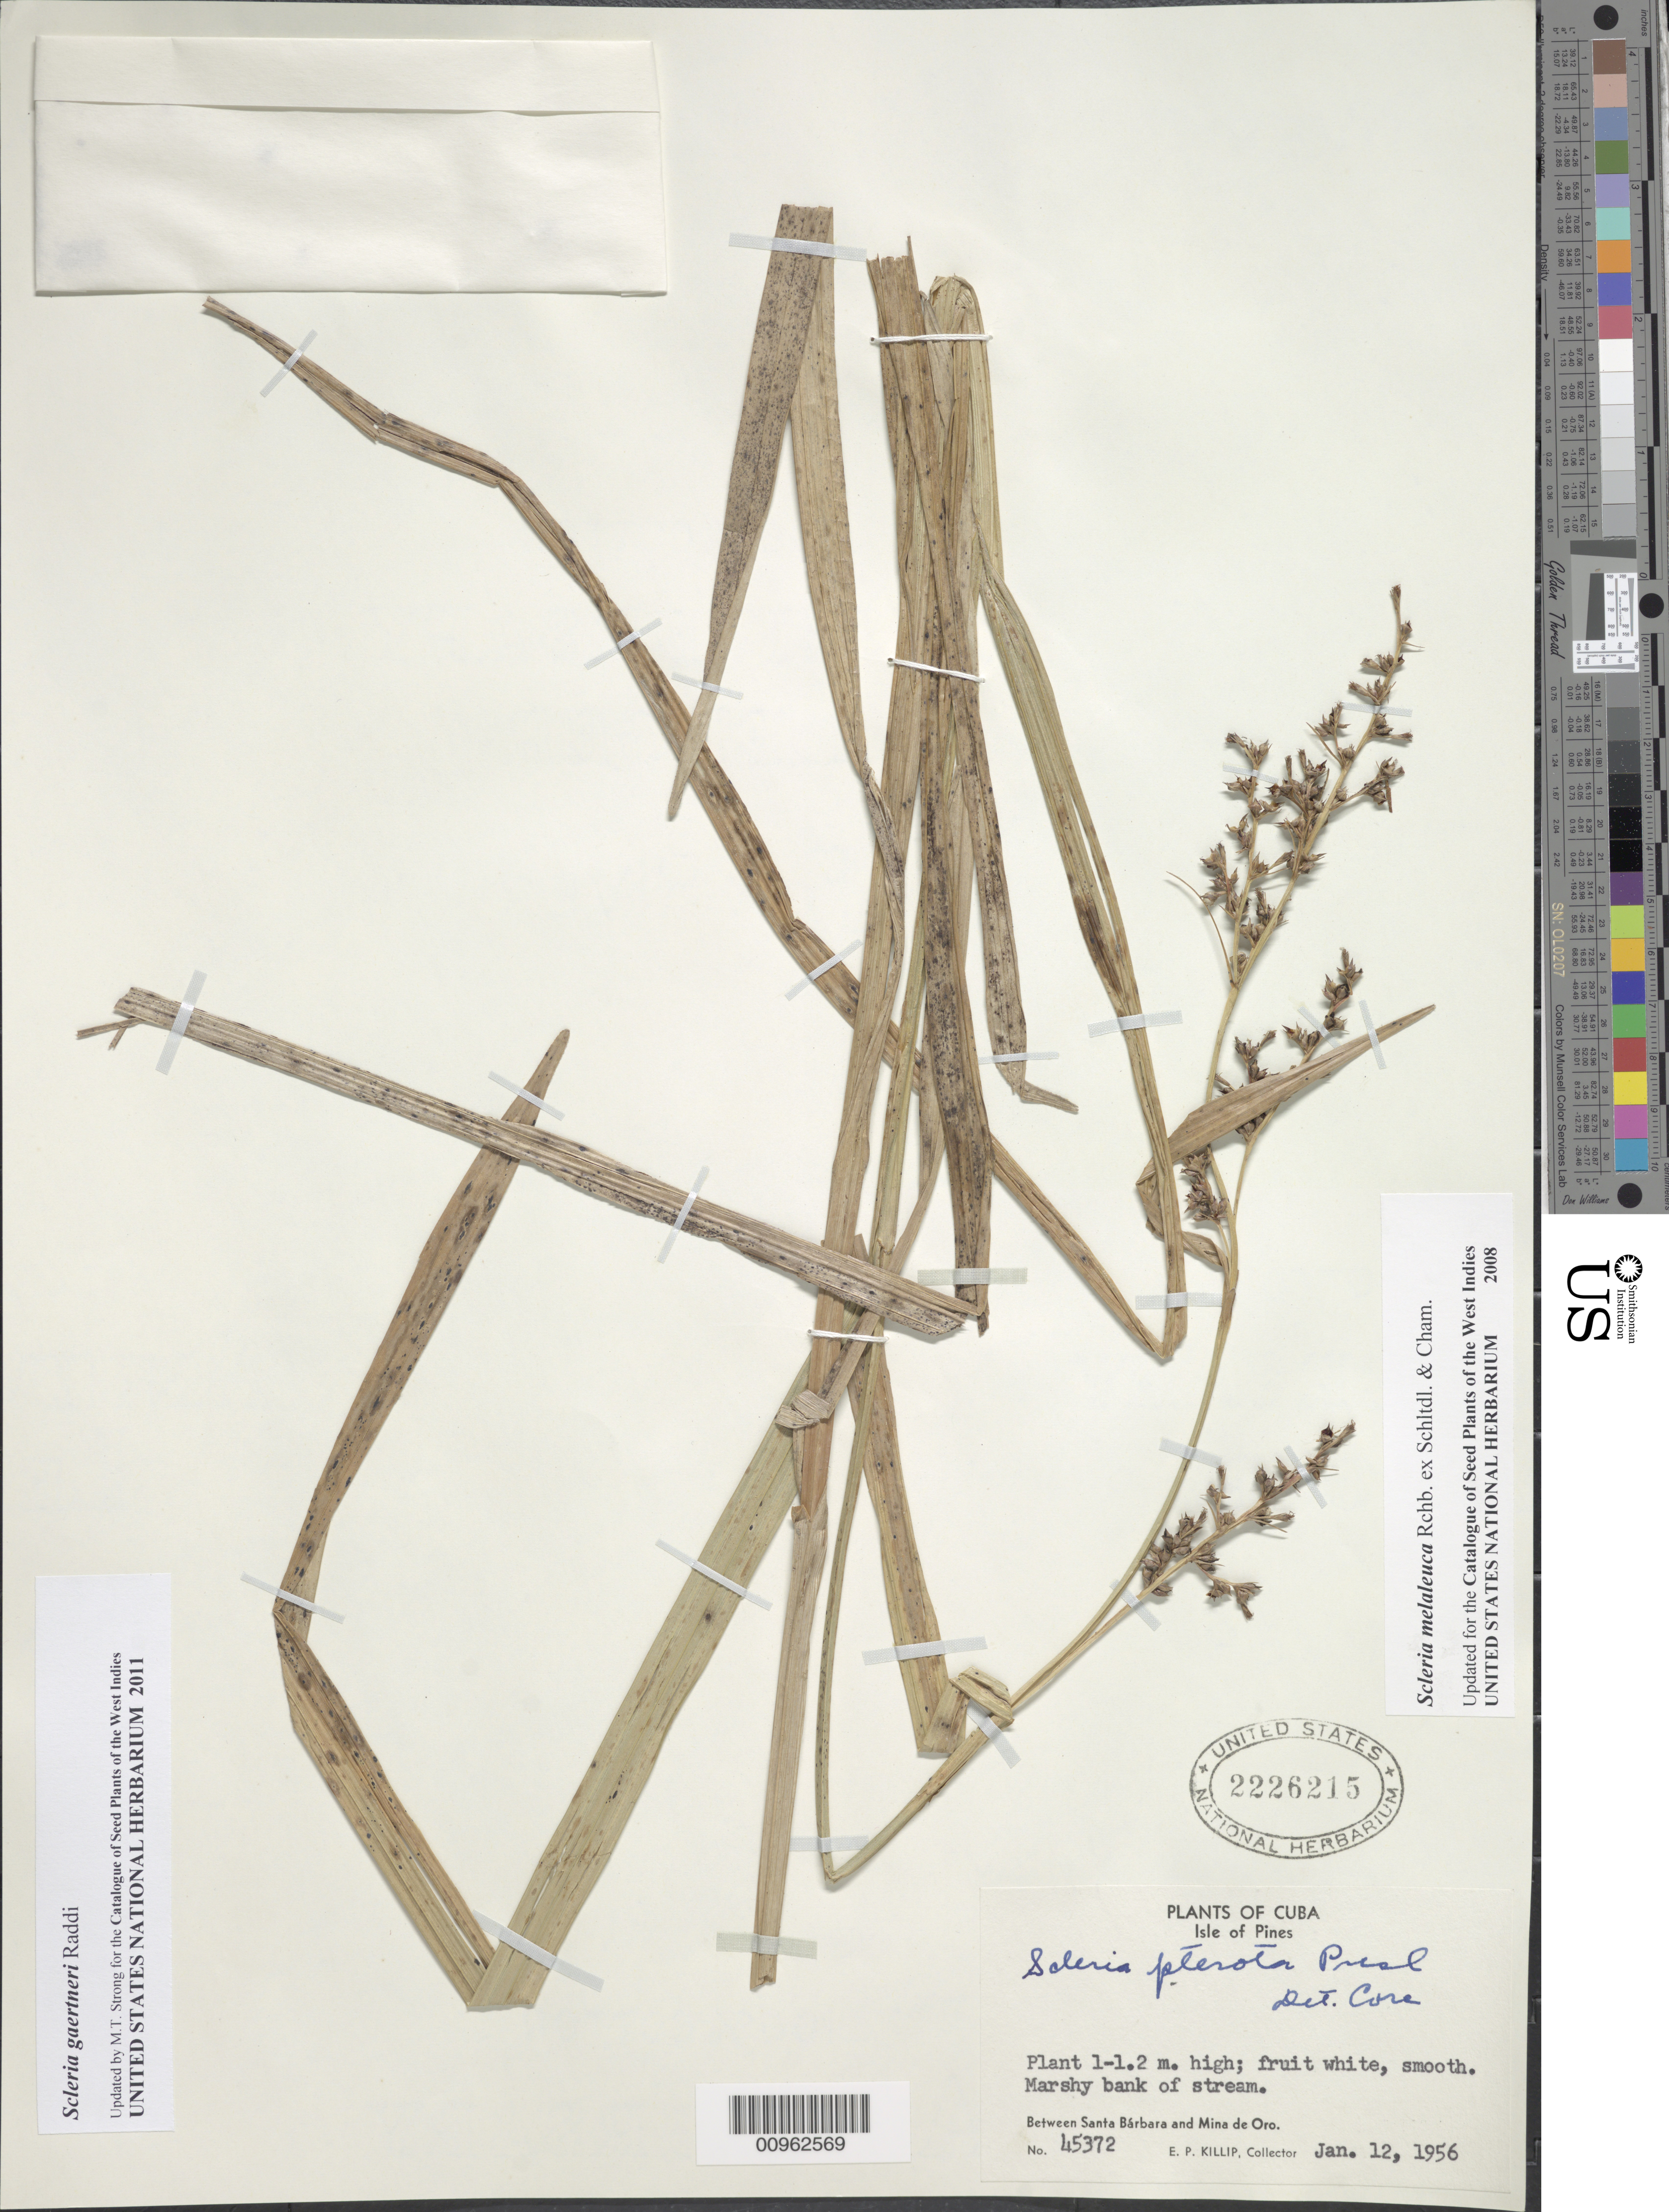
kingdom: Plantae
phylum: Tracheophyta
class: Liliopsida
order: Poales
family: Cyperaceae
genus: Scleria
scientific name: Scleria gaertneri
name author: Raddi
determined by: Strong, M. T., (US), Smithsonian Institution - National Museum of Natural History (UNITED STATES)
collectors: E. P. Killip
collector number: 45372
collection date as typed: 12 Jan 1956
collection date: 1956-01-12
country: Cuba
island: Isla de la Juventud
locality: Isle of Pines, between Santa Bárbara and Mina del Oro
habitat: Marshy bank of stream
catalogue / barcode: US 2226215